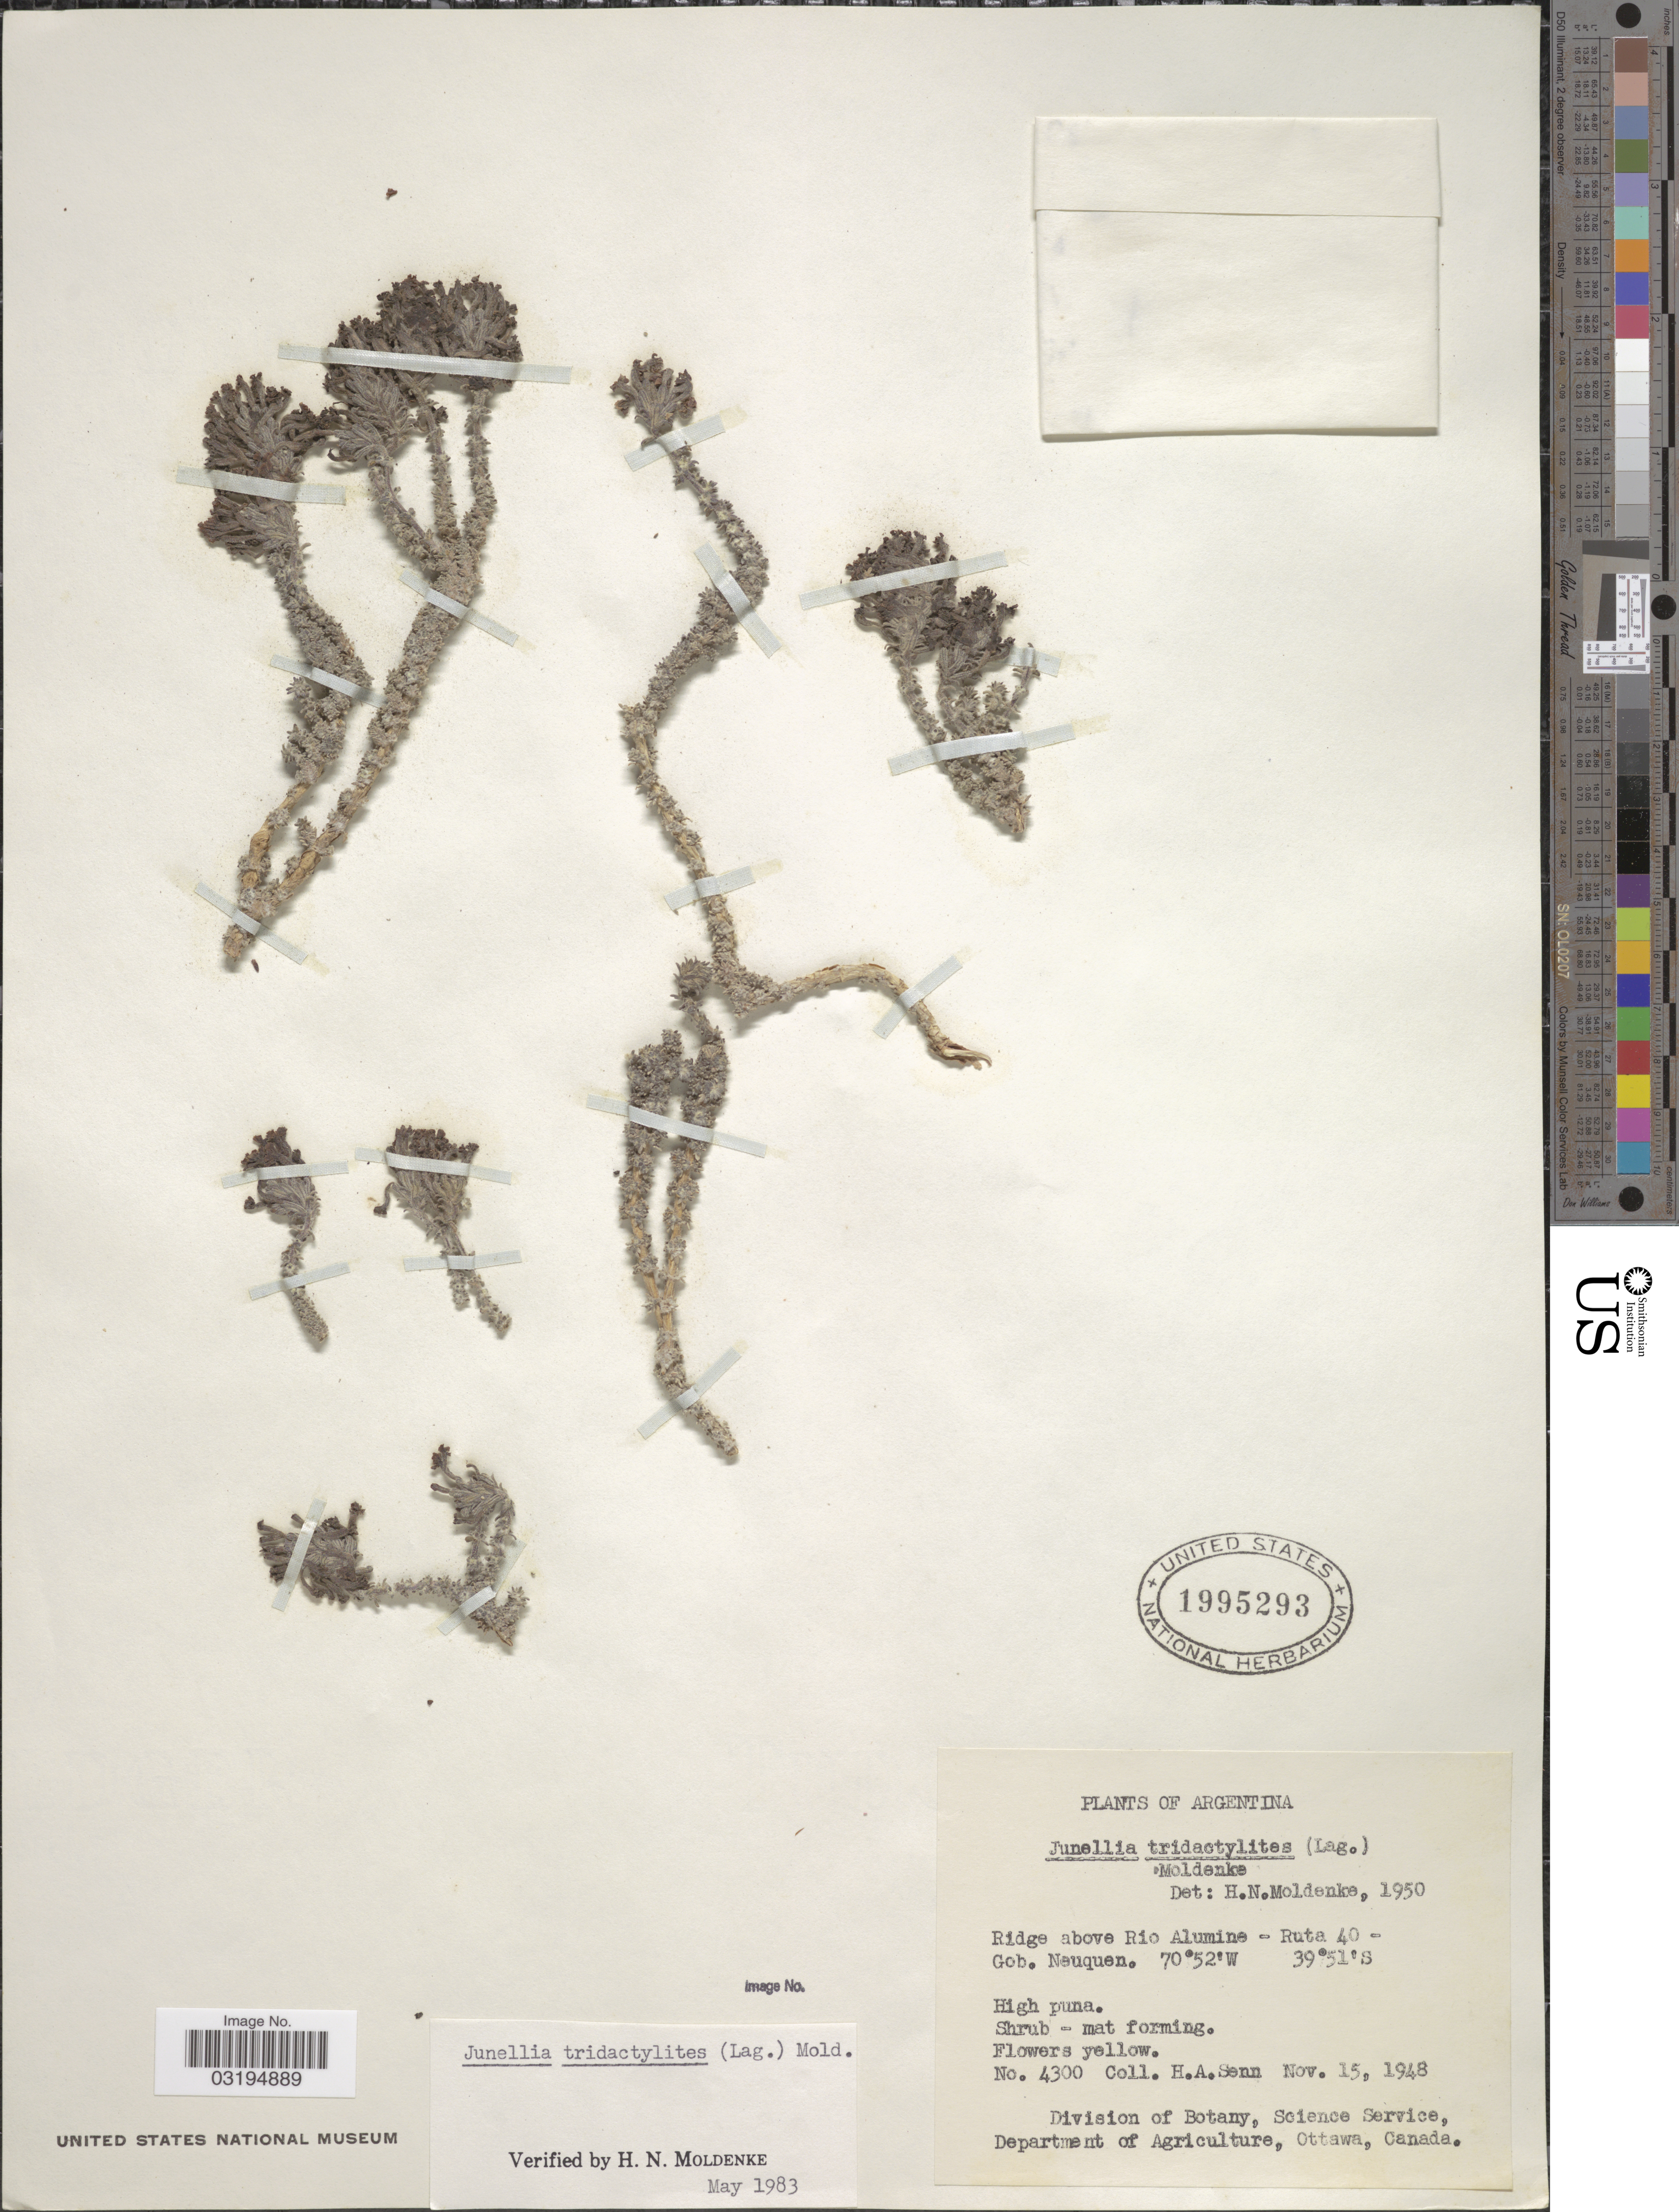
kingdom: Plantae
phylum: Tracheophyta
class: Magnoliopsida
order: Lamiales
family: Verbenaceae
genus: Junellia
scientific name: Junellia tridactylites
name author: (Lag.) Moldenke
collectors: H. Senn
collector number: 4300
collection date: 1948-11-15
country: Argentina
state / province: Neuquen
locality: Ridge above Rio Alumine - Ruta 40 - Gob. Neuquen.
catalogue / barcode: US 1995293